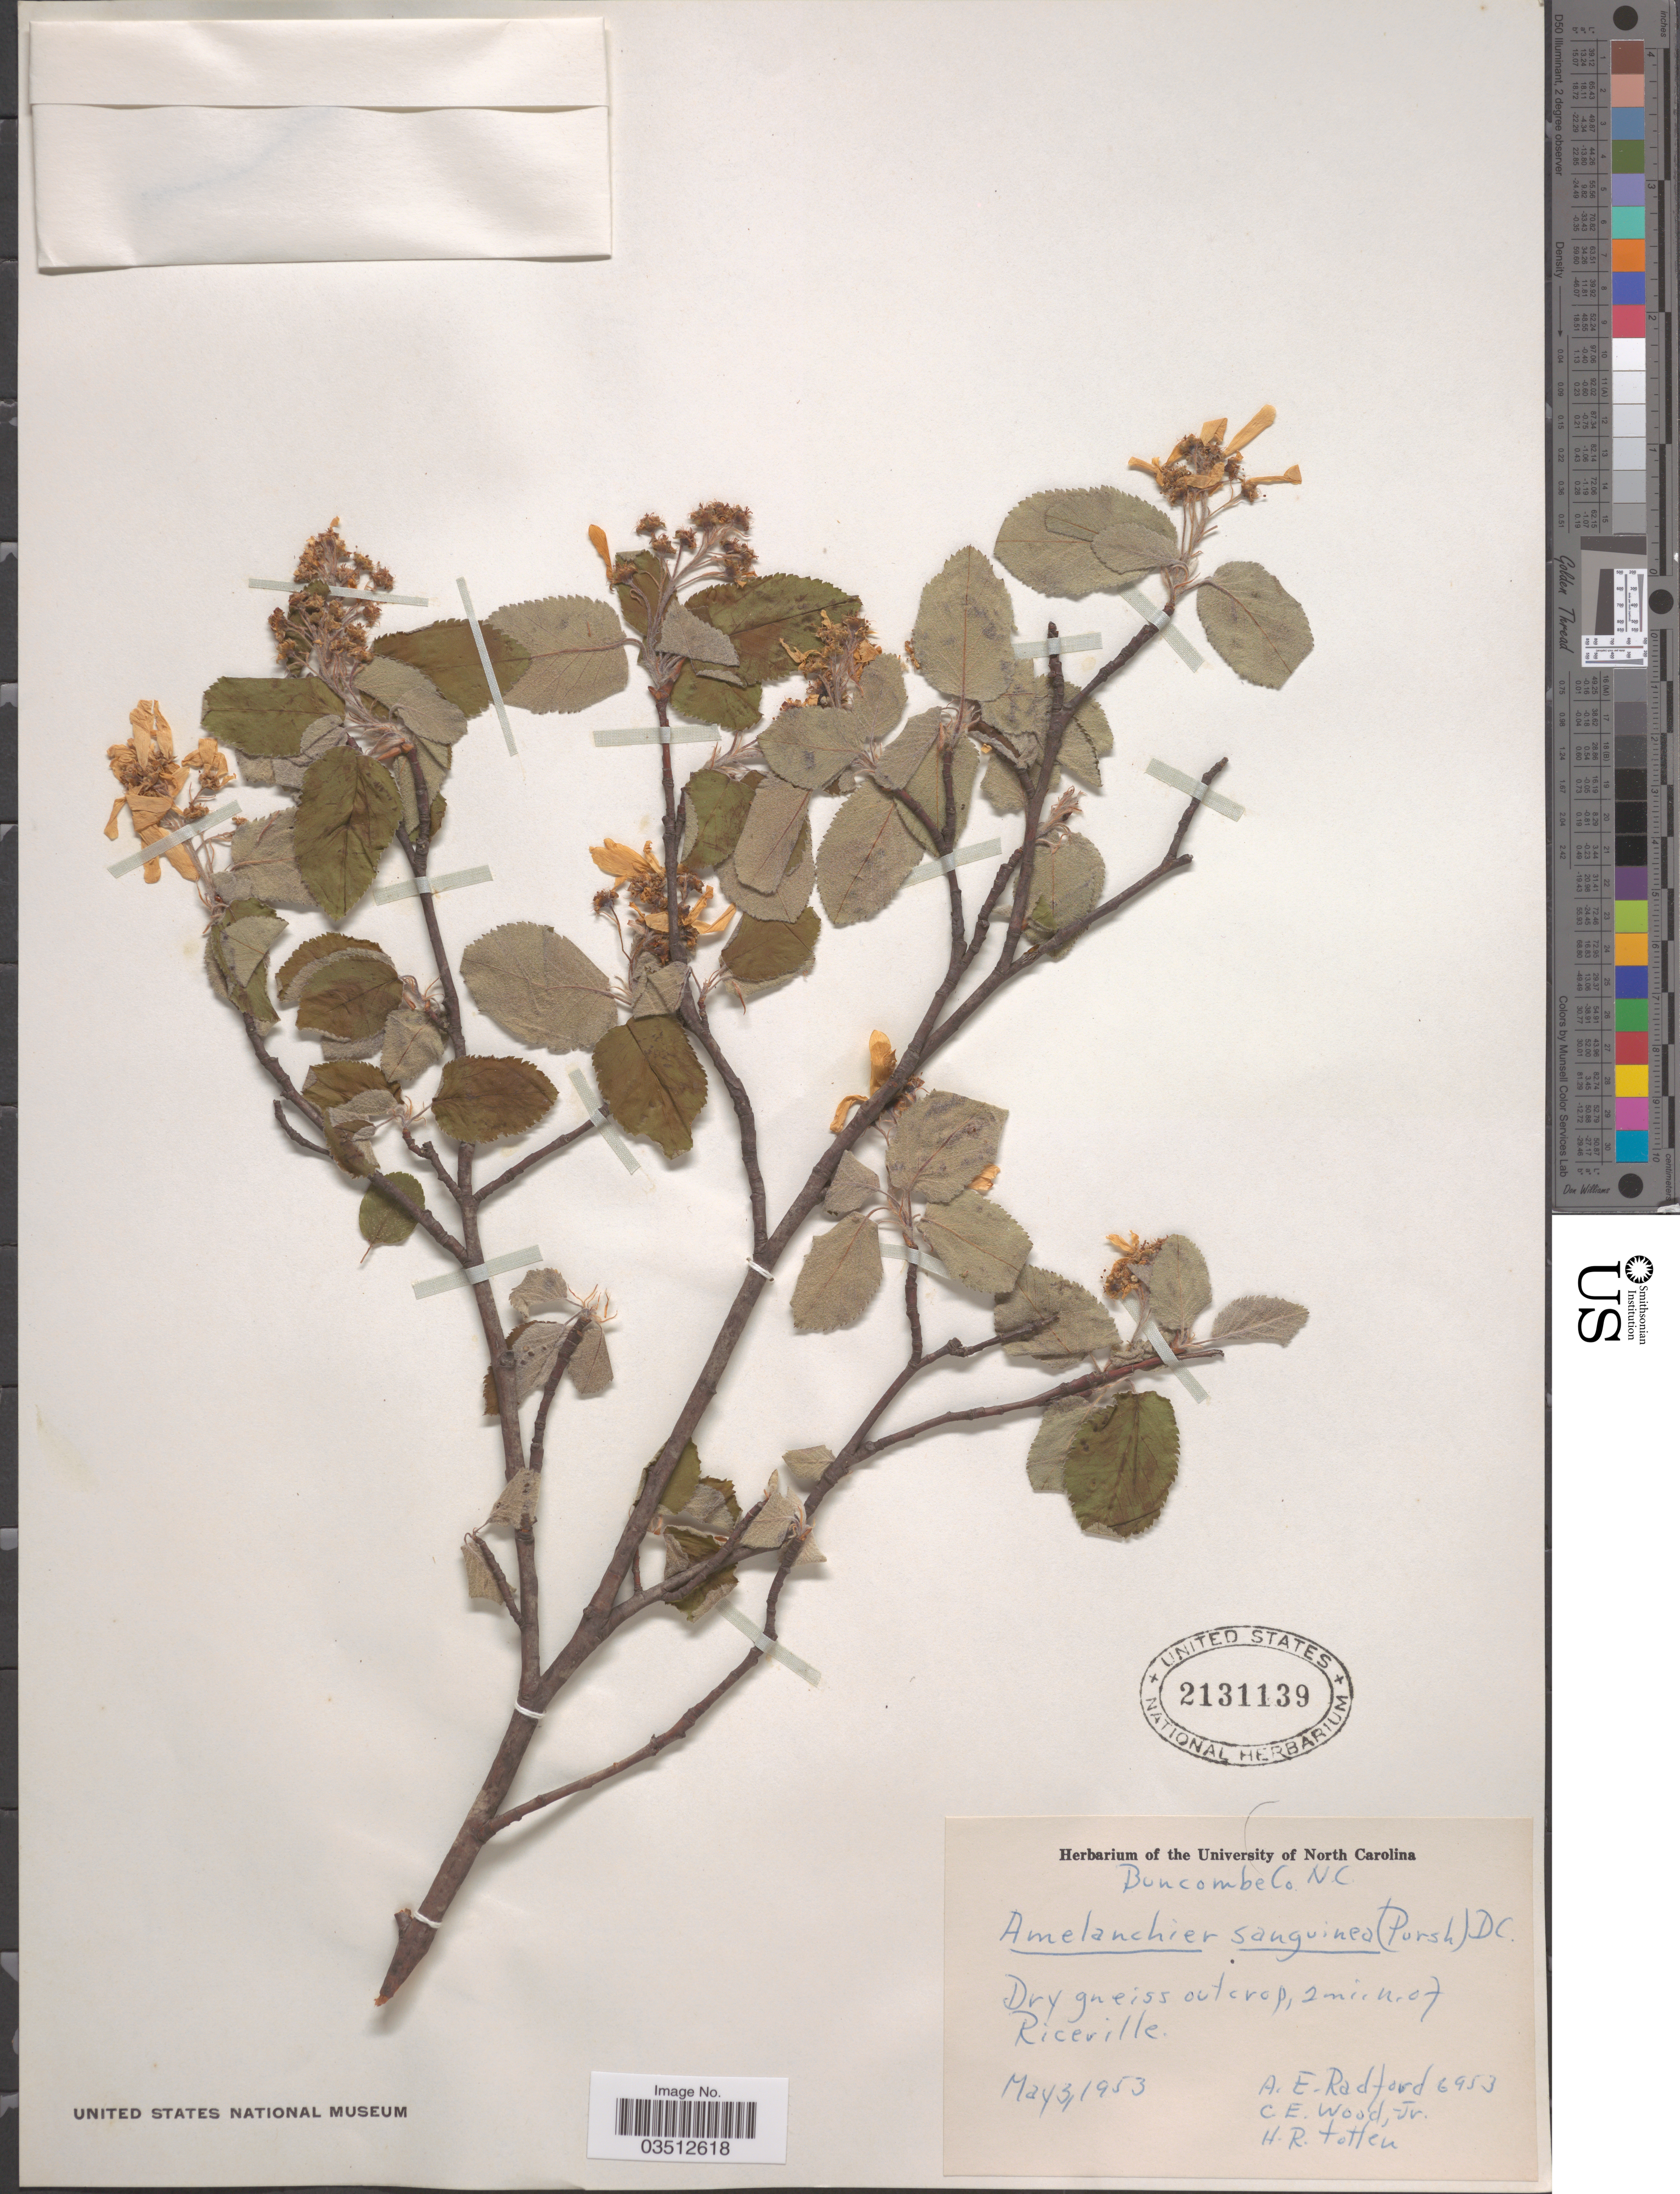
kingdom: Plantae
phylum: Tracheophyta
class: Magnoliopsida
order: Rosales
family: Rosaceae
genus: Amelanchier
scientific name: Amelanchier sanguinea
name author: (Pursh) DC.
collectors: A. E. Radford, C. Wood & H. Totten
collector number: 6953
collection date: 1953-05-03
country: United States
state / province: North Carolina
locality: Buncombe, 2 mi. n. of Riceville.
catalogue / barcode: US 2131139